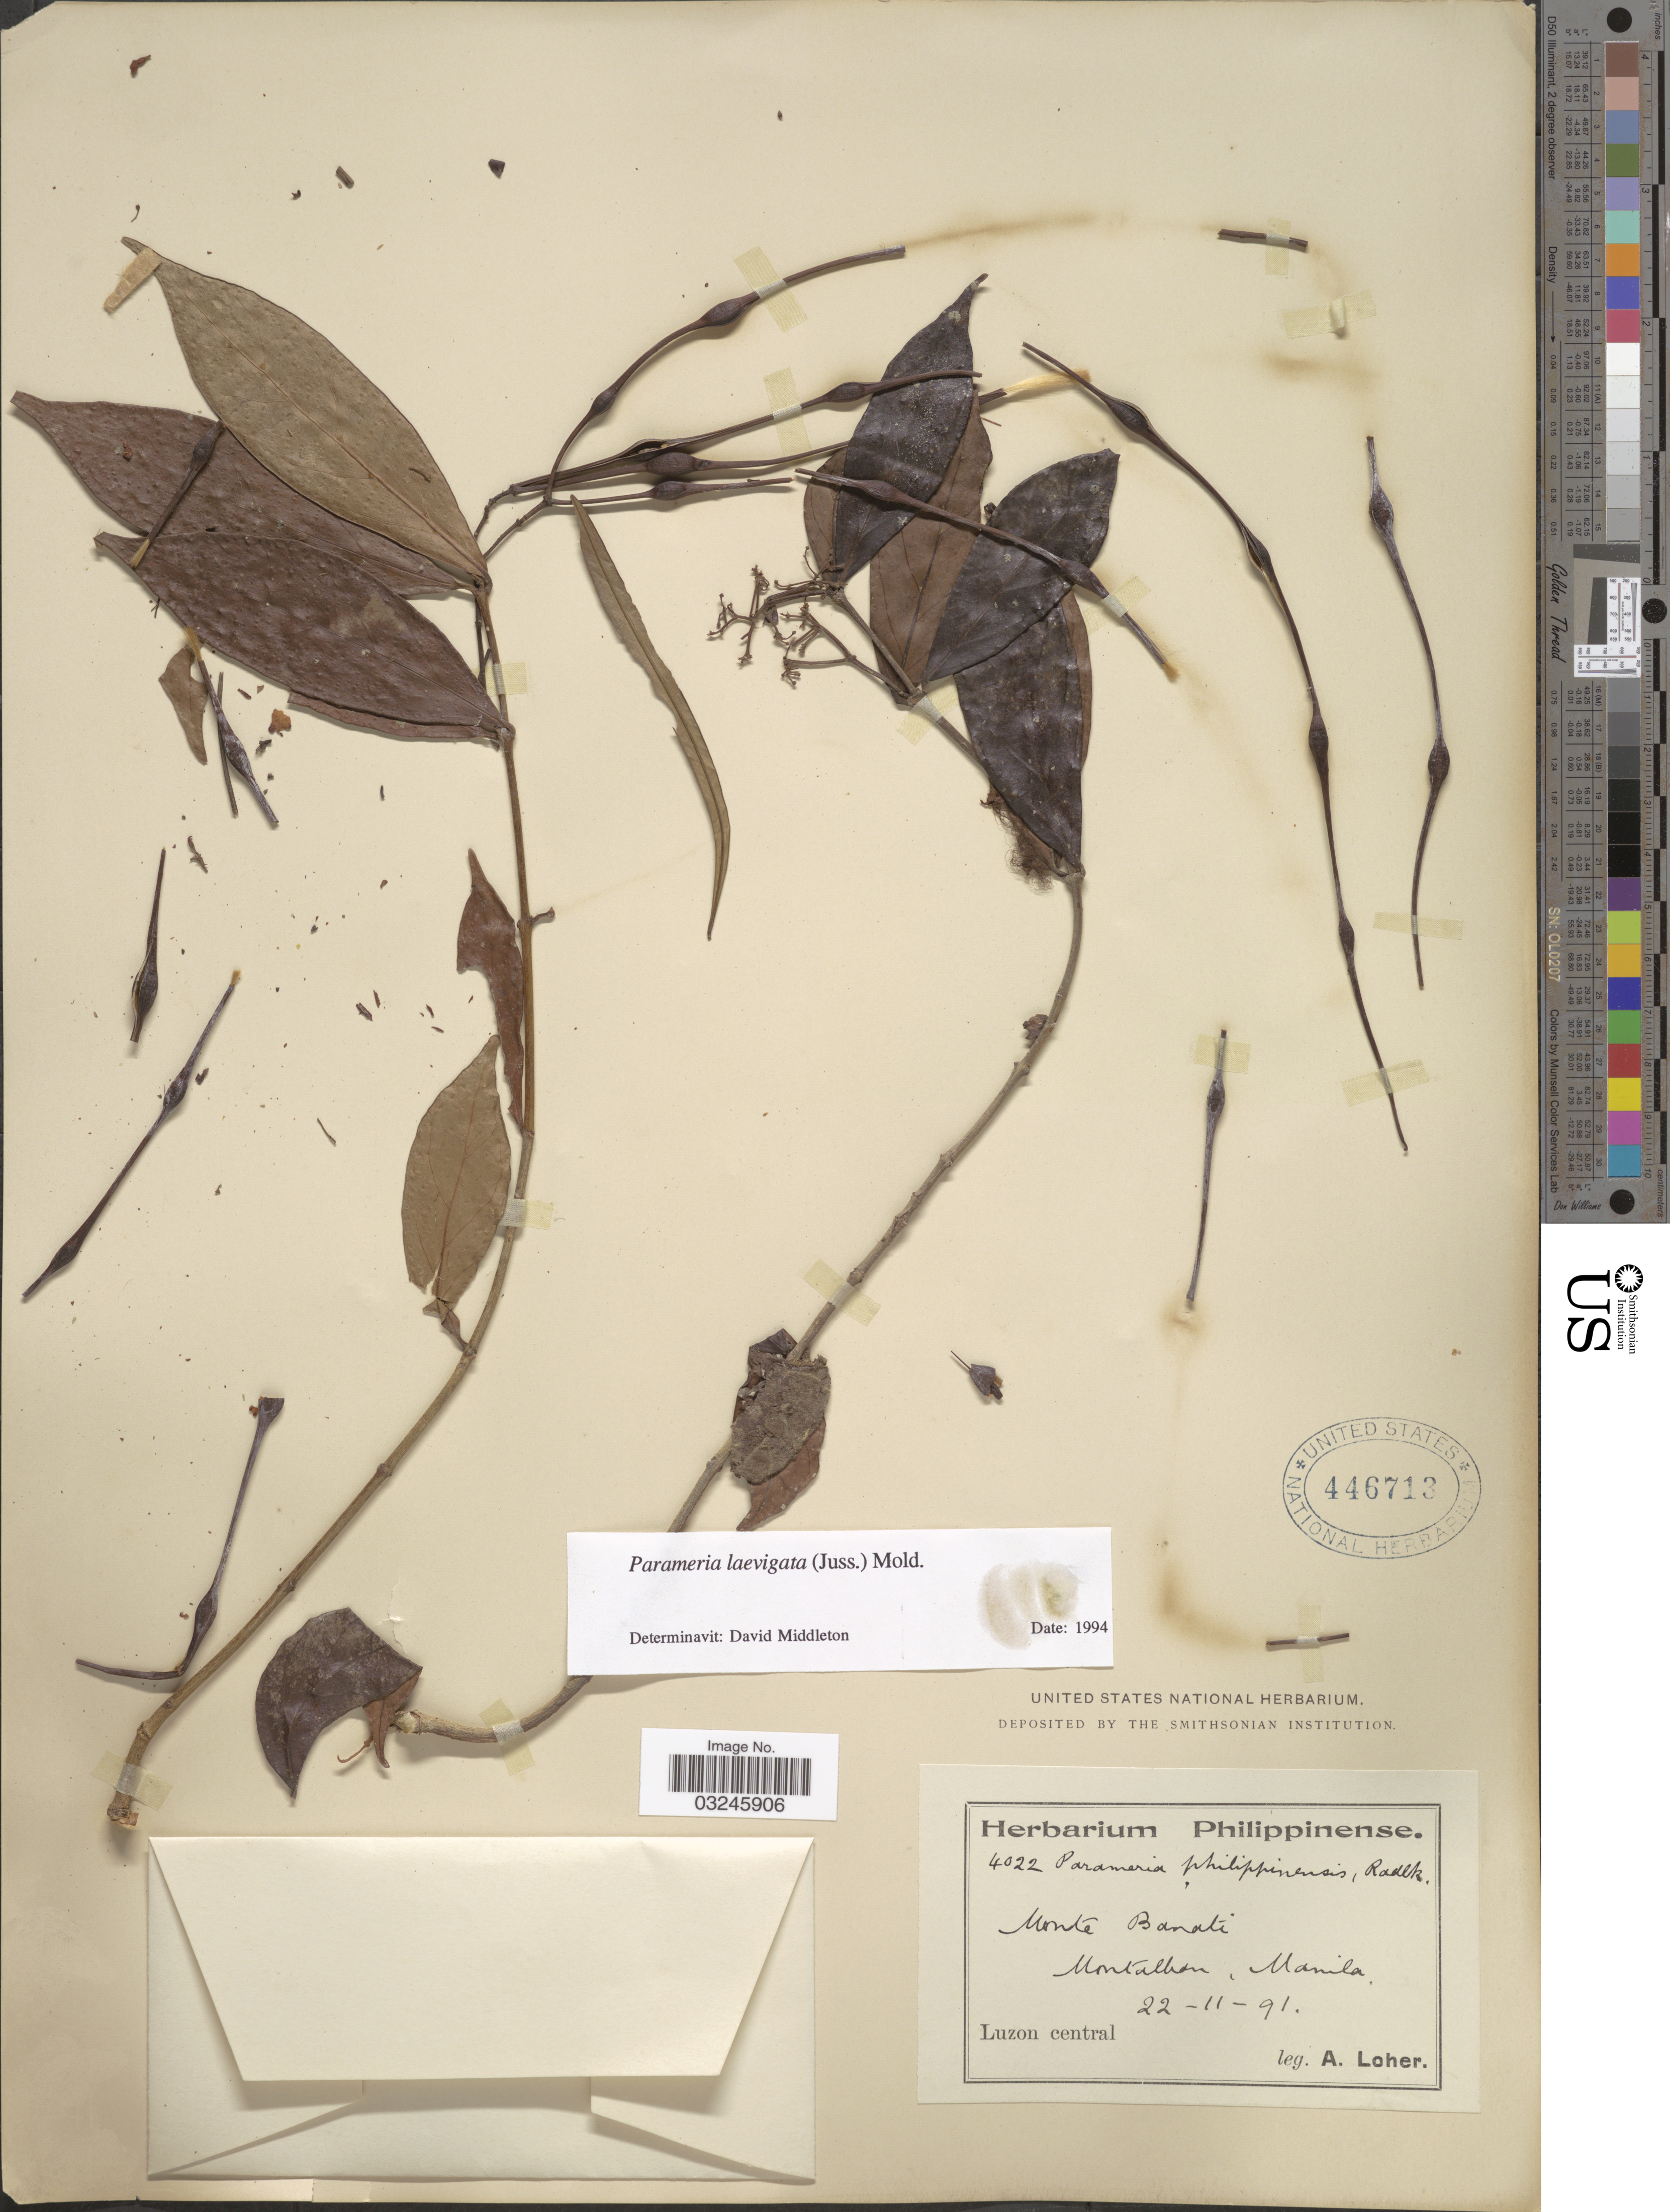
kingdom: Plantae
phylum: Tracheophyta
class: Magnoliopsida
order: Gentianales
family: Apocynaceae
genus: Parameria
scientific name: Parameria laevigata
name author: (Juss.) Moldenke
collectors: A. Loher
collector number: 4022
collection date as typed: Transcribed d/m/y: 22/11/91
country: Philippines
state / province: Central Luzon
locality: Monte Banati, Montalban, Manila, Luzon Central.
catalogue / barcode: US 446713